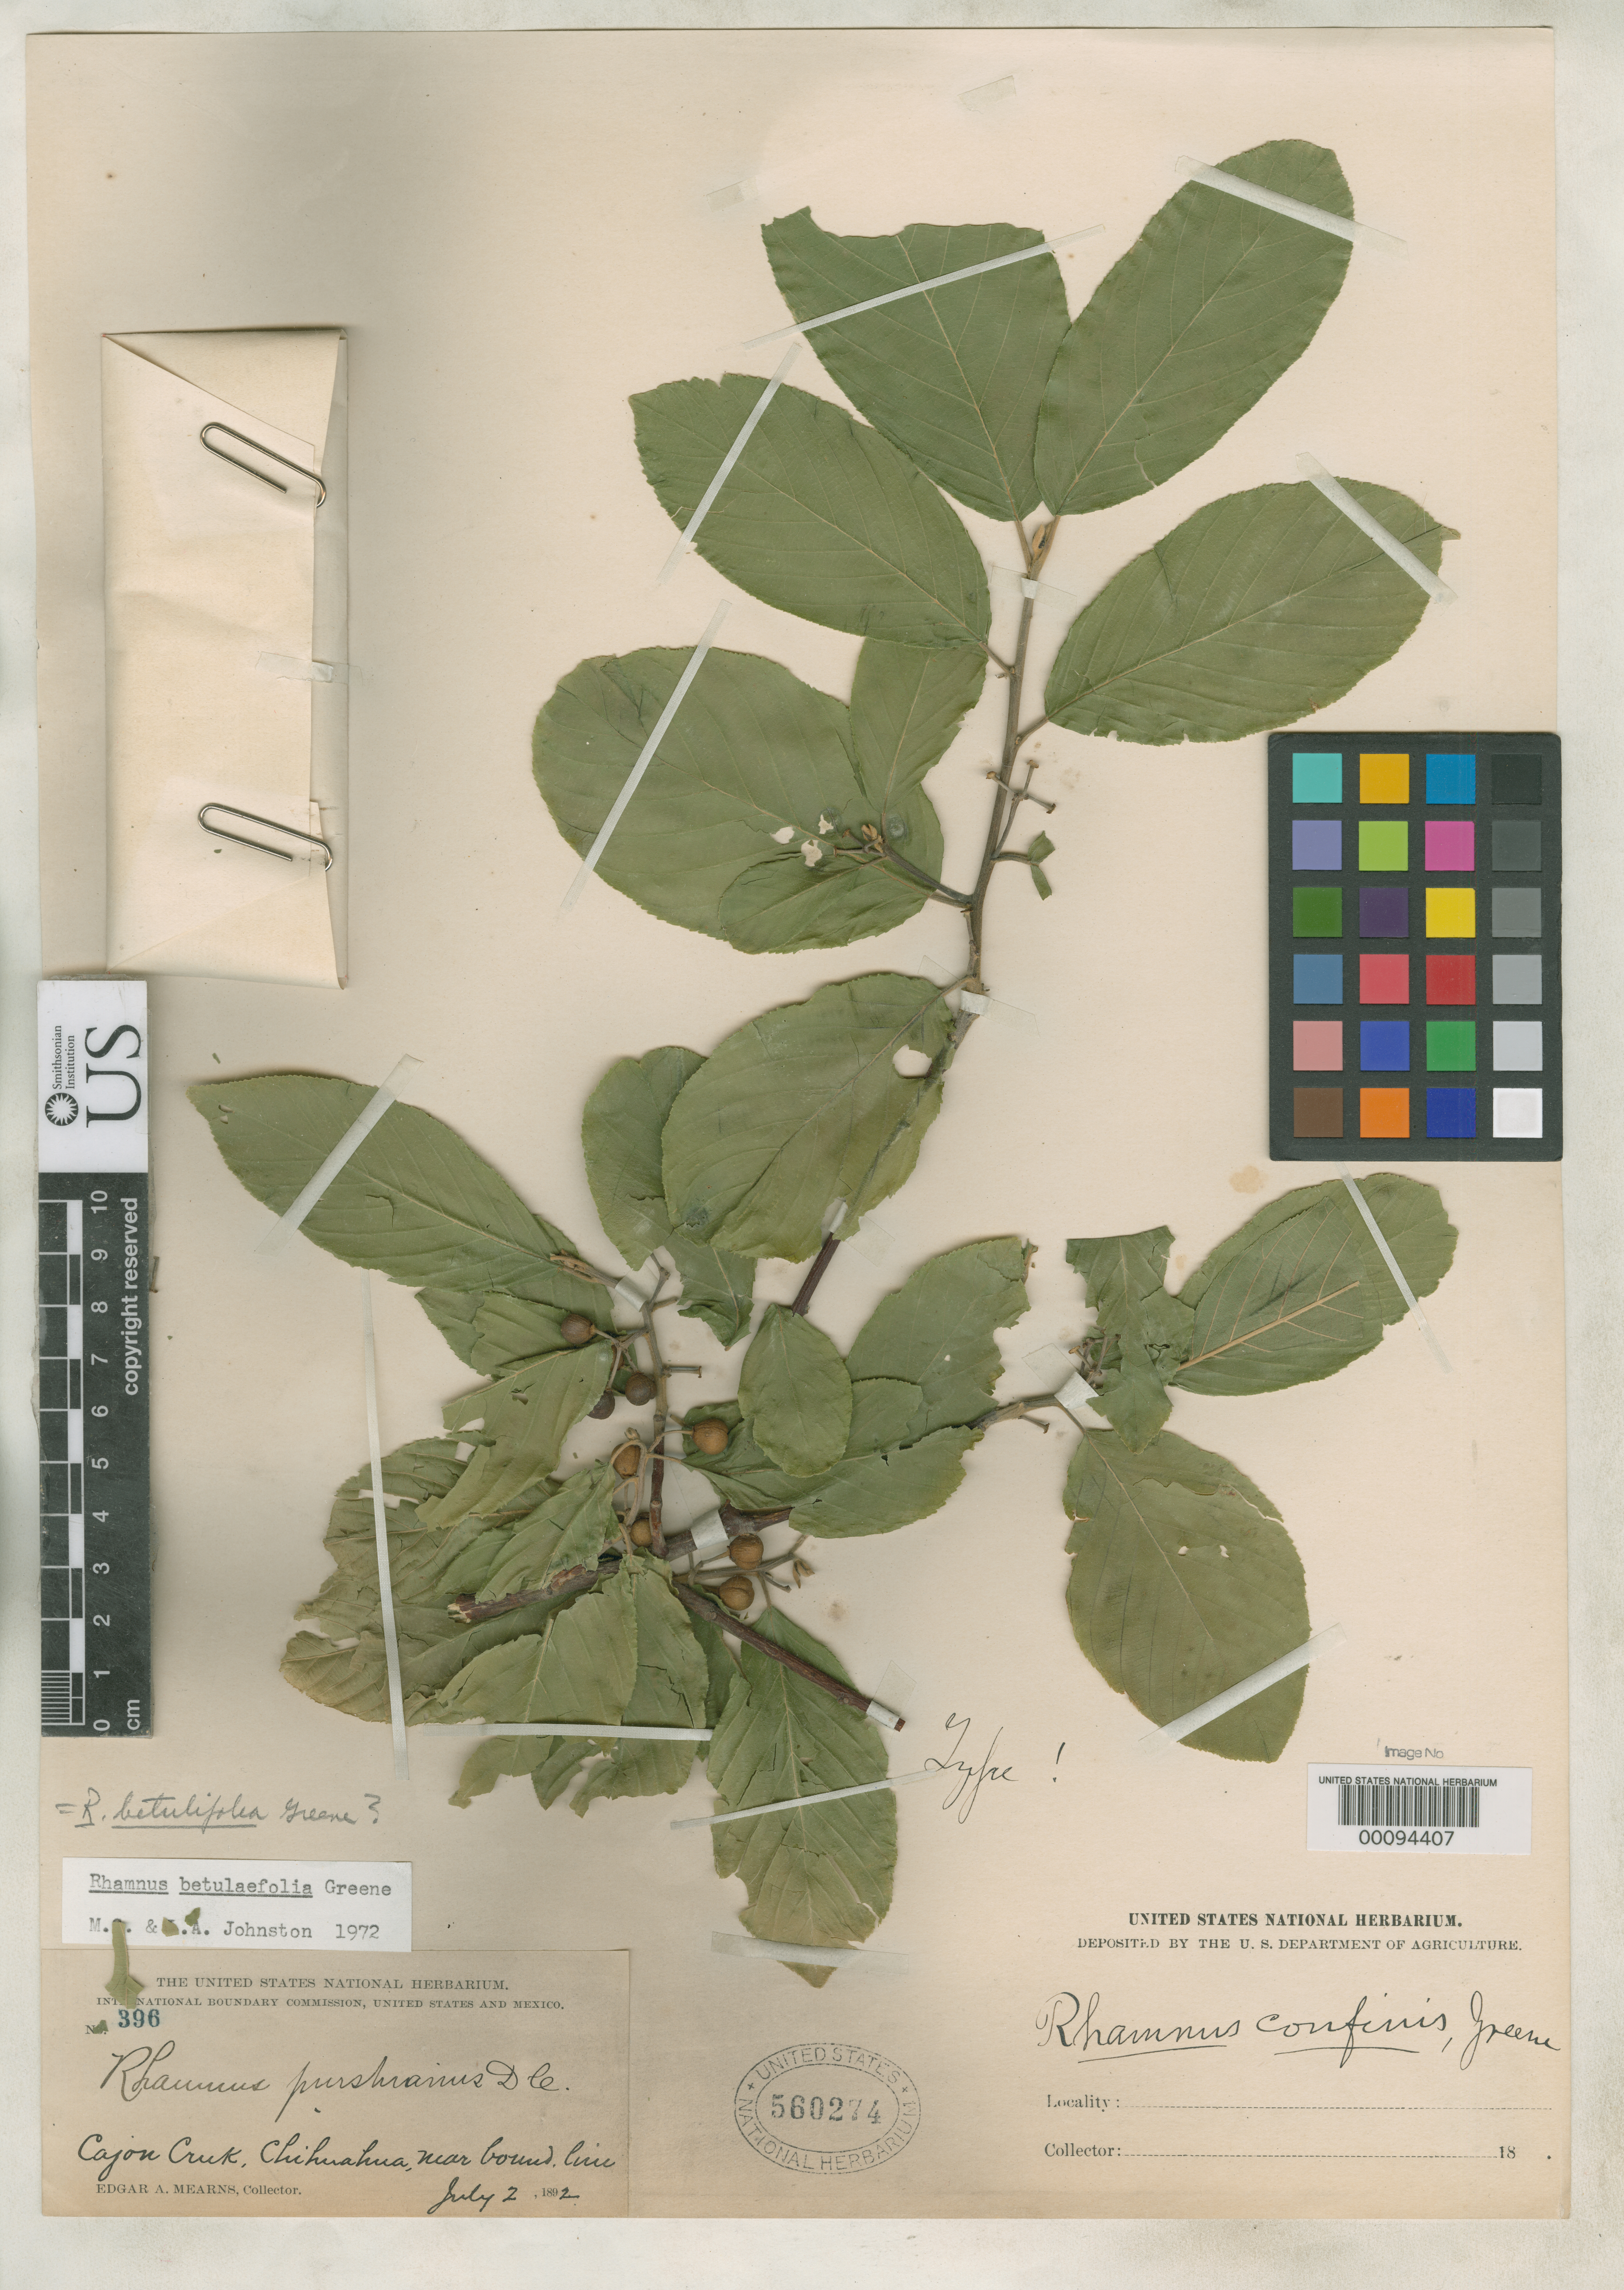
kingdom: Plantae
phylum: Tracheophyta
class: Magnoliopsida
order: Rosales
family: Rhamnaceae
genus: Rhamnus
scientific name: Rhamnus confinis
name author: Greene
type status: Holotype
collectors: E. A. Mearns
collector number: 396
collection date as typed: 02 Jul 1892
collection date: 1892-07-02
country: Mexico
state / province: Chihuahua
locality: Cajon Creek, near boundary line.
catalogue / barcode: US 560274